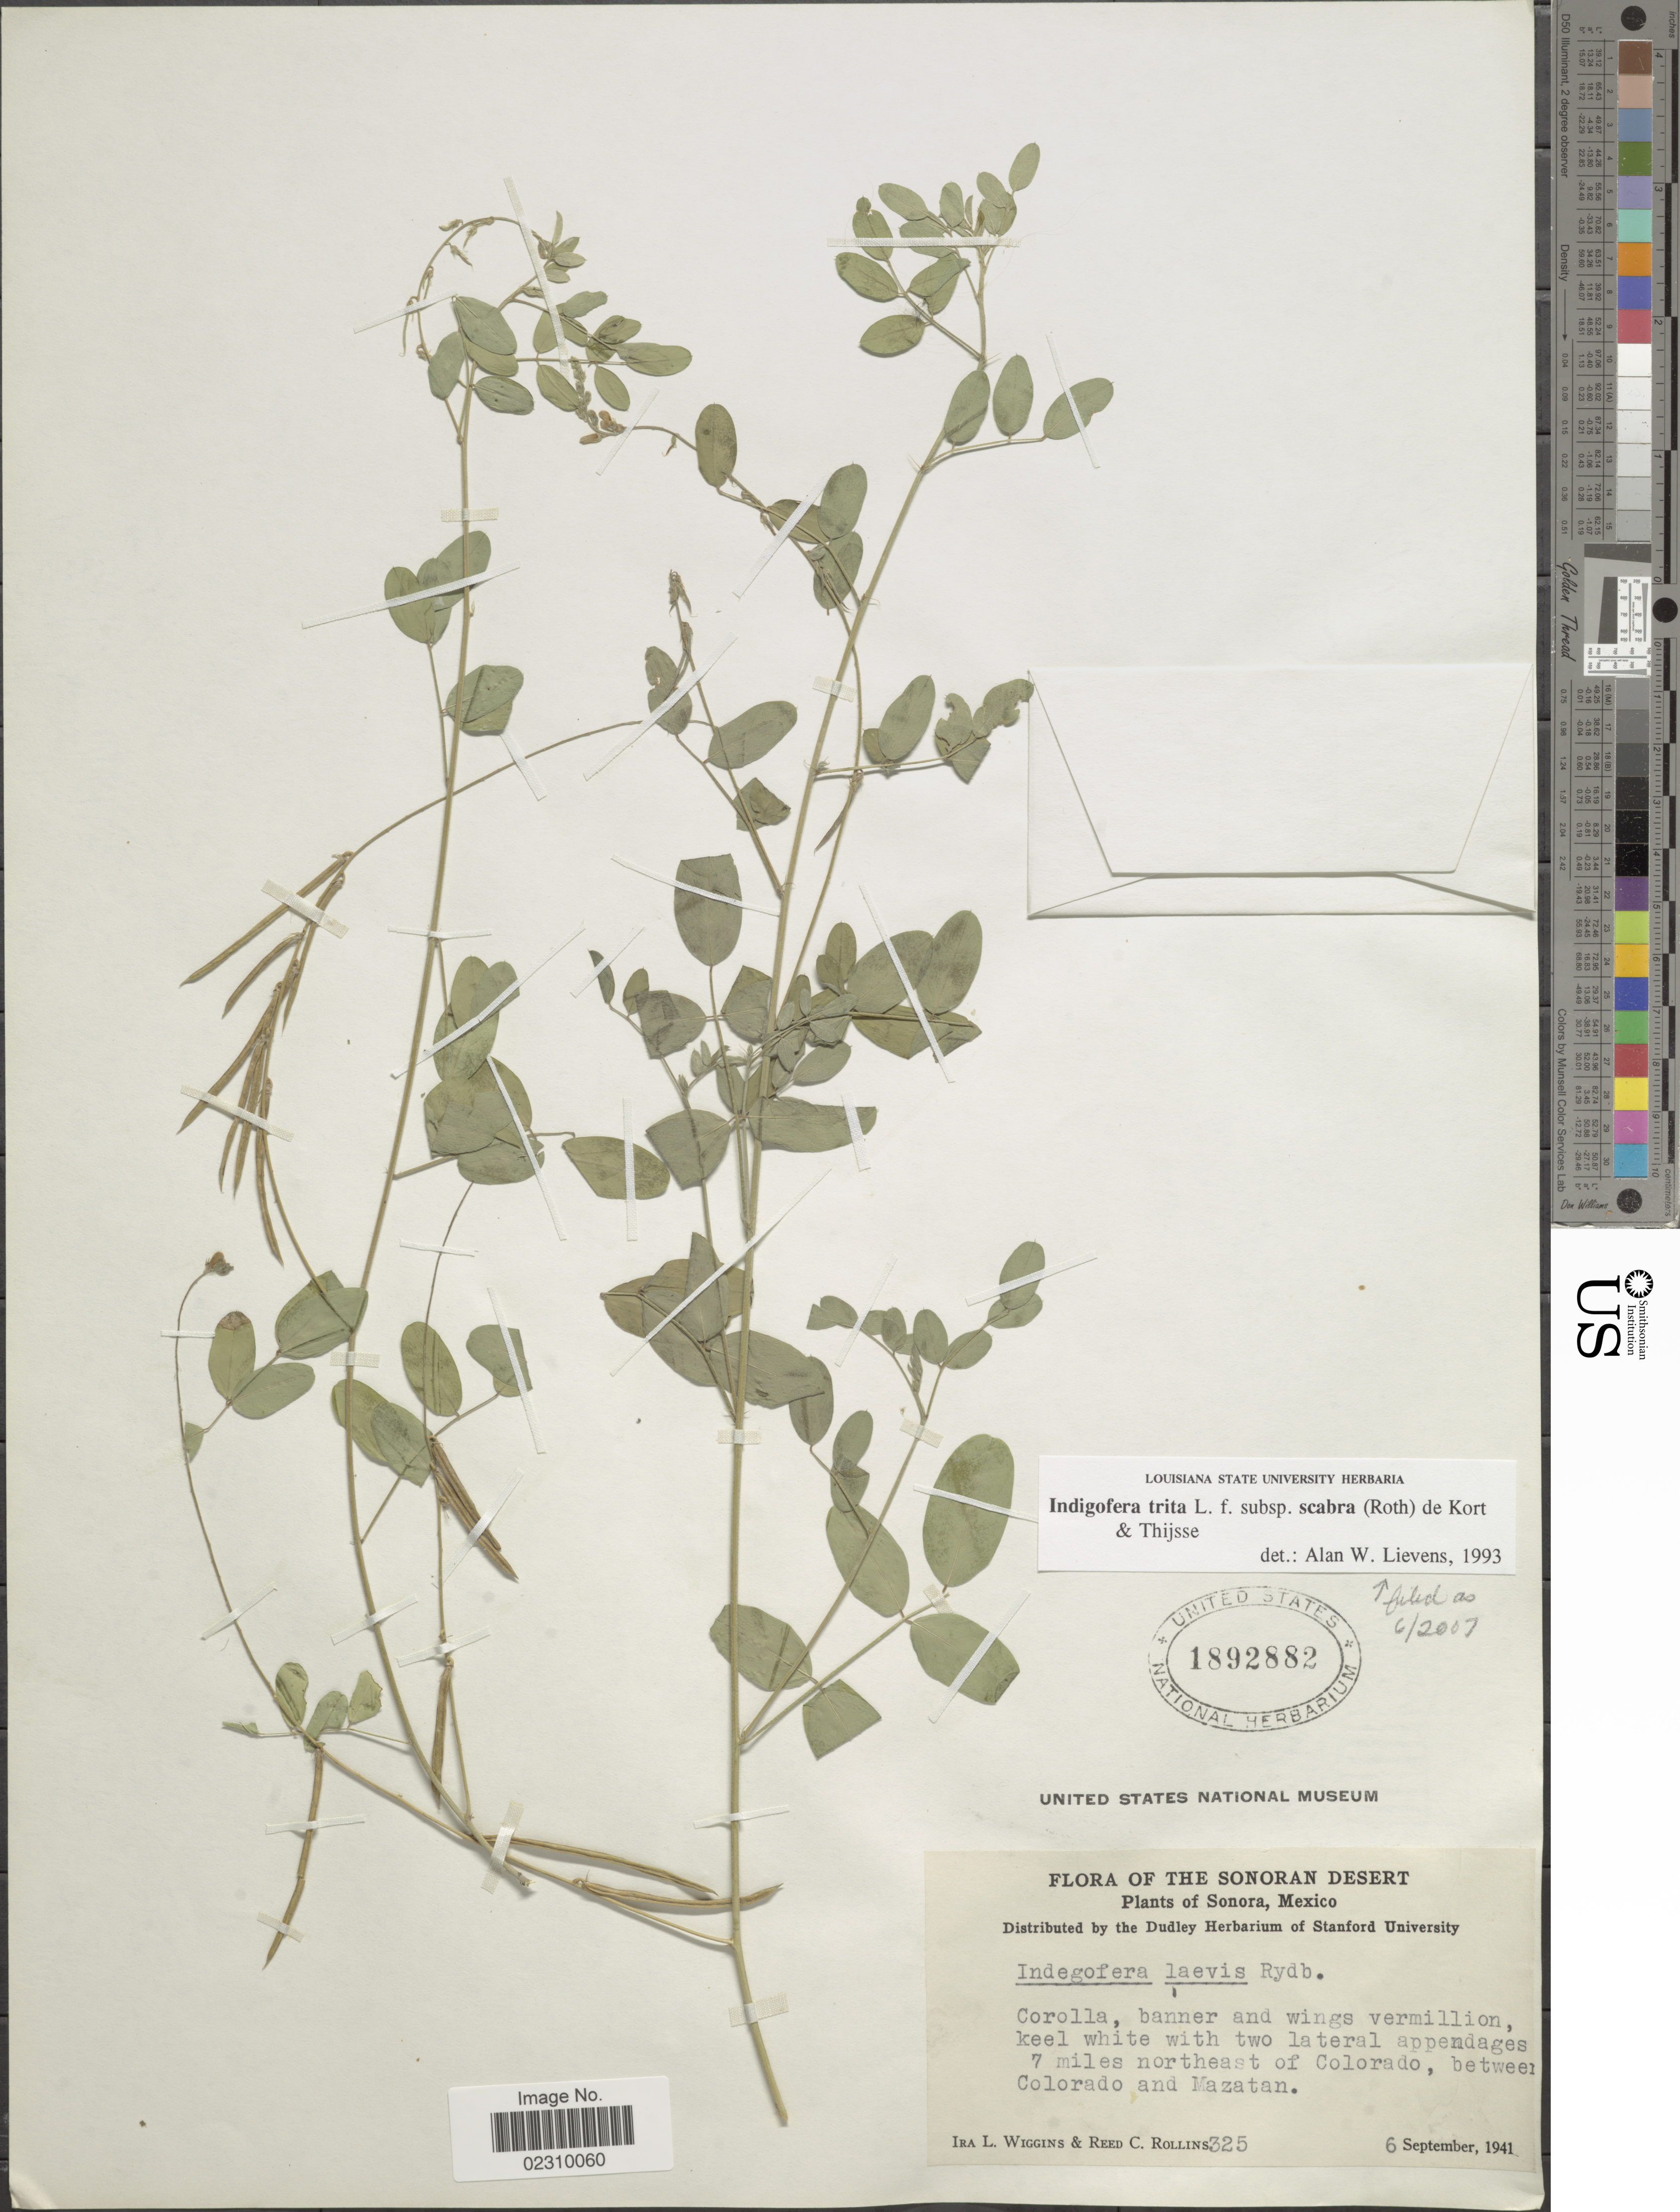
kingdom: Plantae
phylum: Tracheophyta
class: Magnoliopsida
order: Fabales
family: Fabaceae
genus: Indigofera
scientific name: Indigofera trita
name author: L. f.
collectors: I. L. Wiggins & R. C. Rollins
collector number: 325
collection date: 1941-09-06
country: Mexico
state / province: Sonora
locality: Sonoran Desert, 7 miles northeast of Colorado, between Colorado and Mazatan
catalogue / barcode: US 1892882